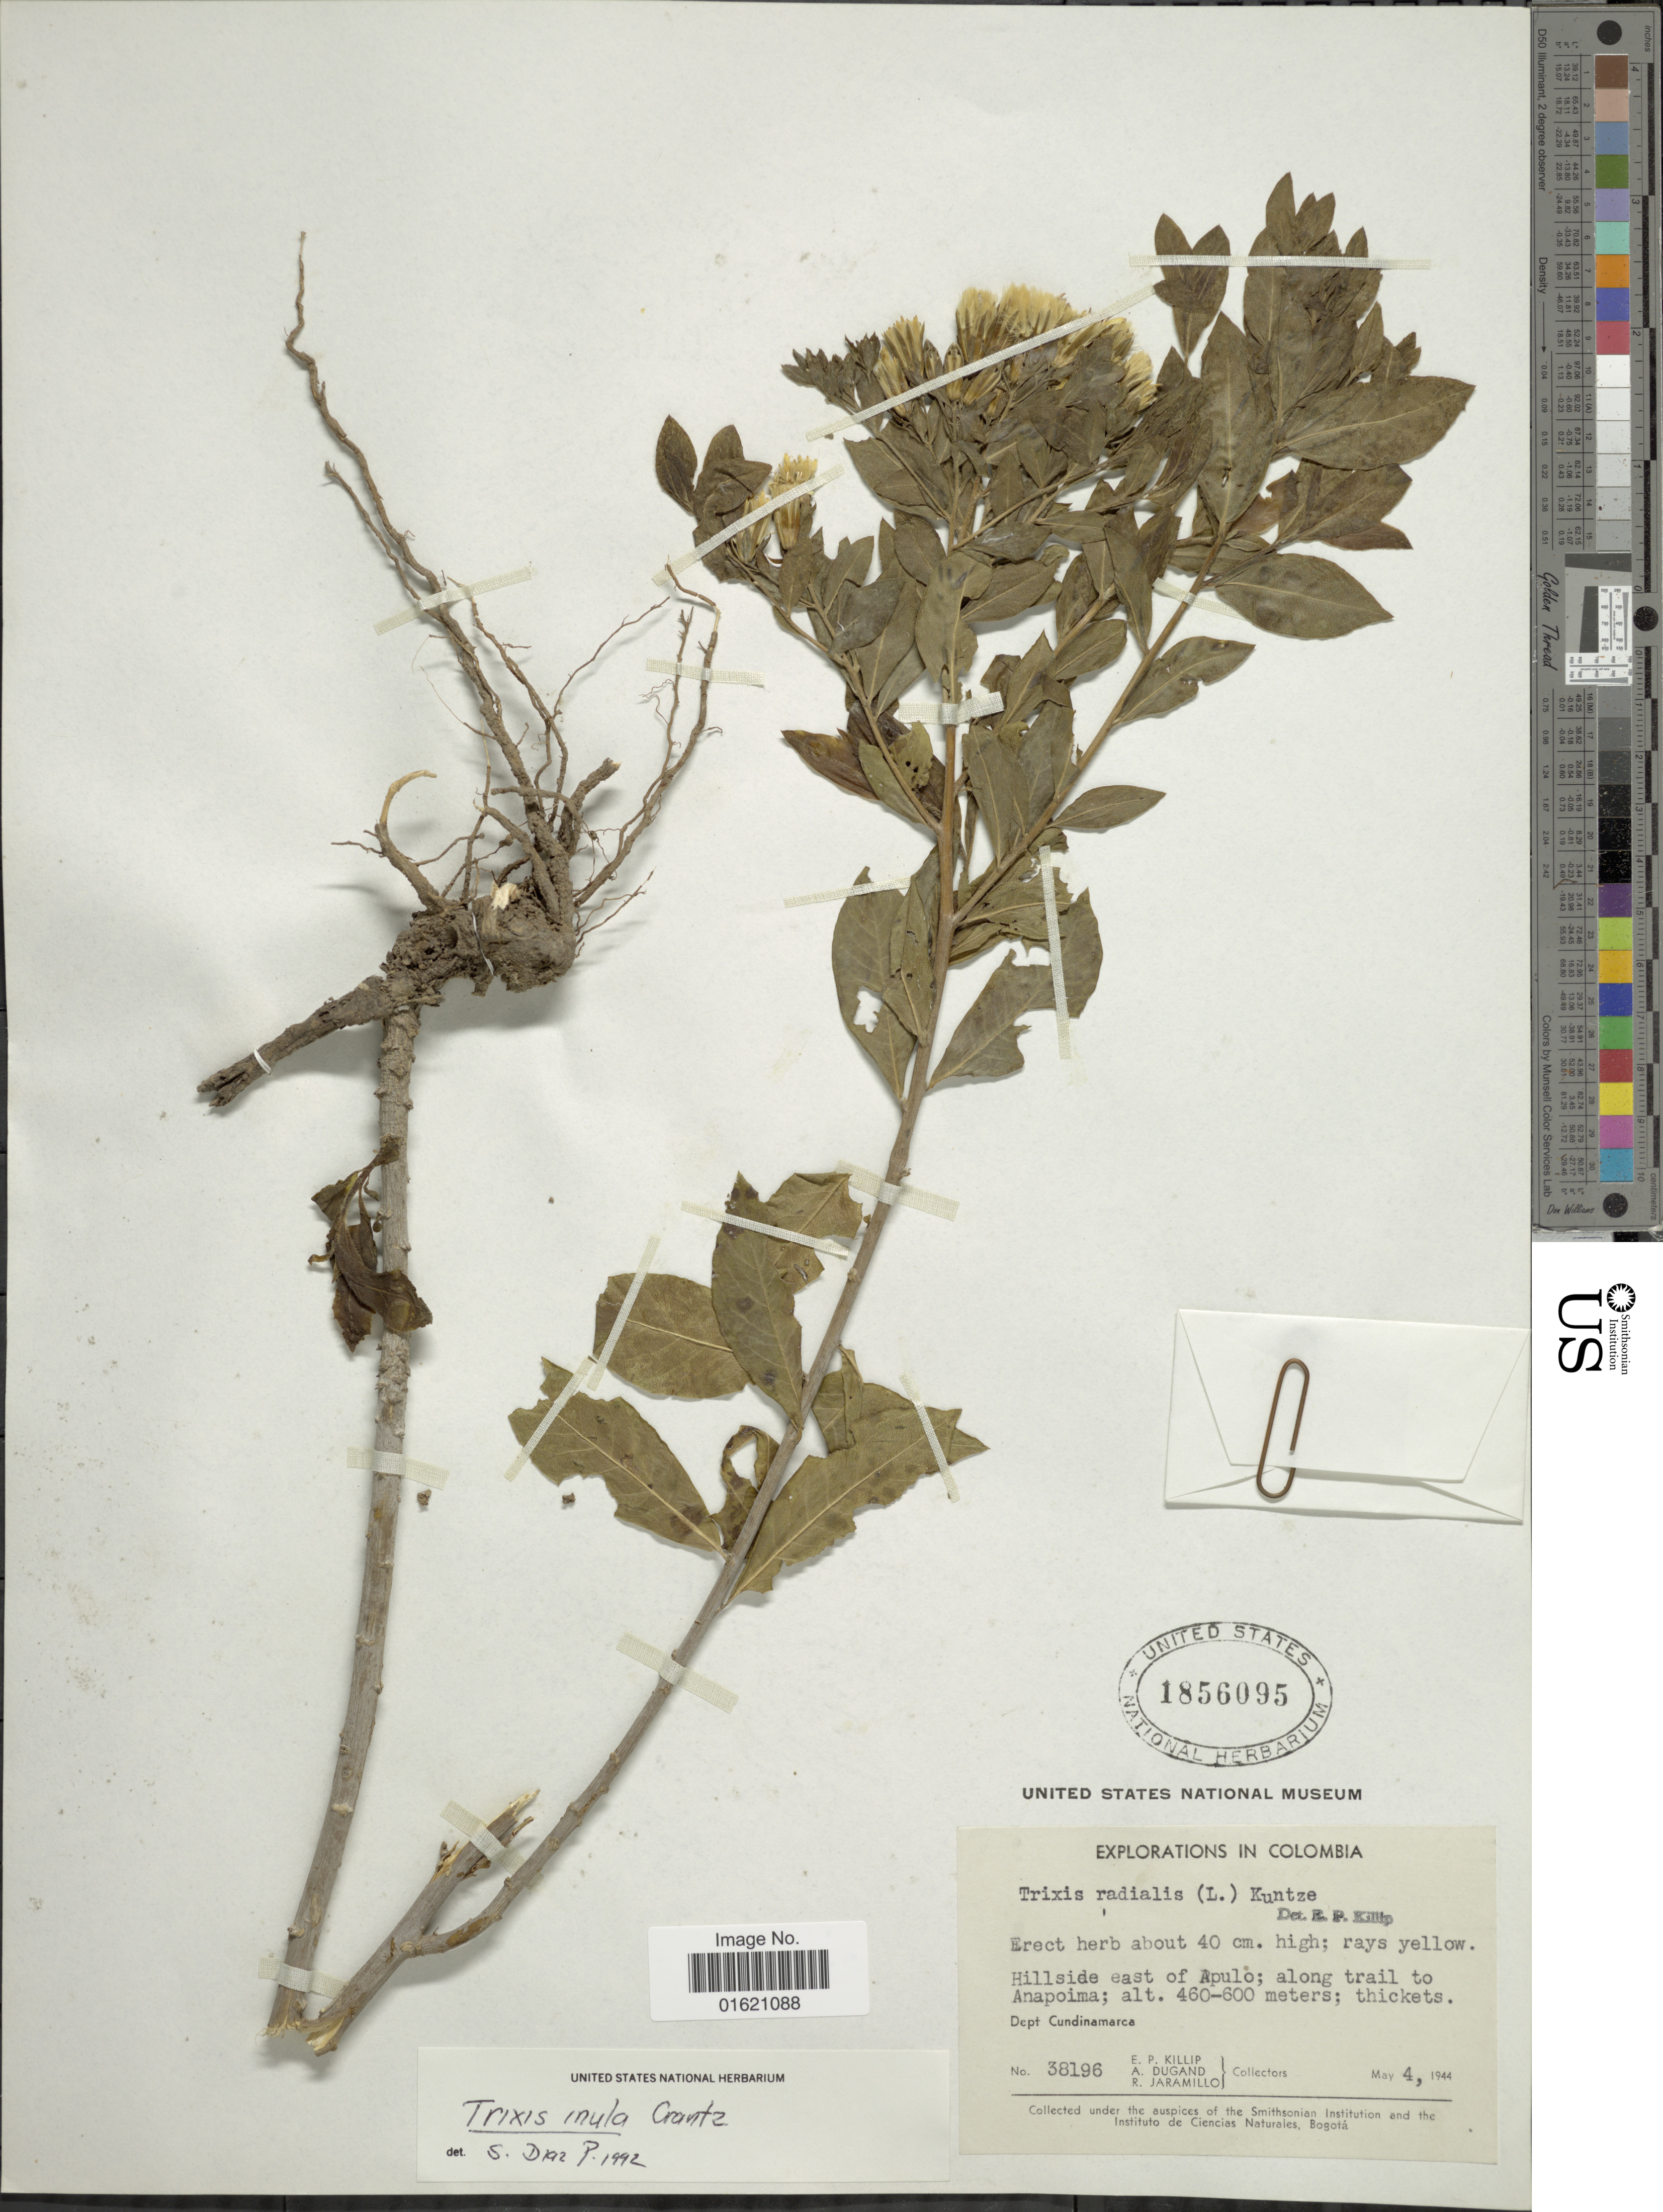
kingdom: Plantae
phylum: Tracheophyta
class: Magnoliopsida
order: Asterales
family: Asteraceae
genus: Trixis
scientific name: Trixis inula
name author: Crantz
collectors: E. P. Killip, A. Dugand & R. Jaramillo M.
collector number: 38196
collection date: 1944-05-04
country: Colombia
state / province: Cundinamarca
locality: Hillside east of Apulo; along trail to Anapoima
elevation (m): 400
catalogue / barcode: US 1856095